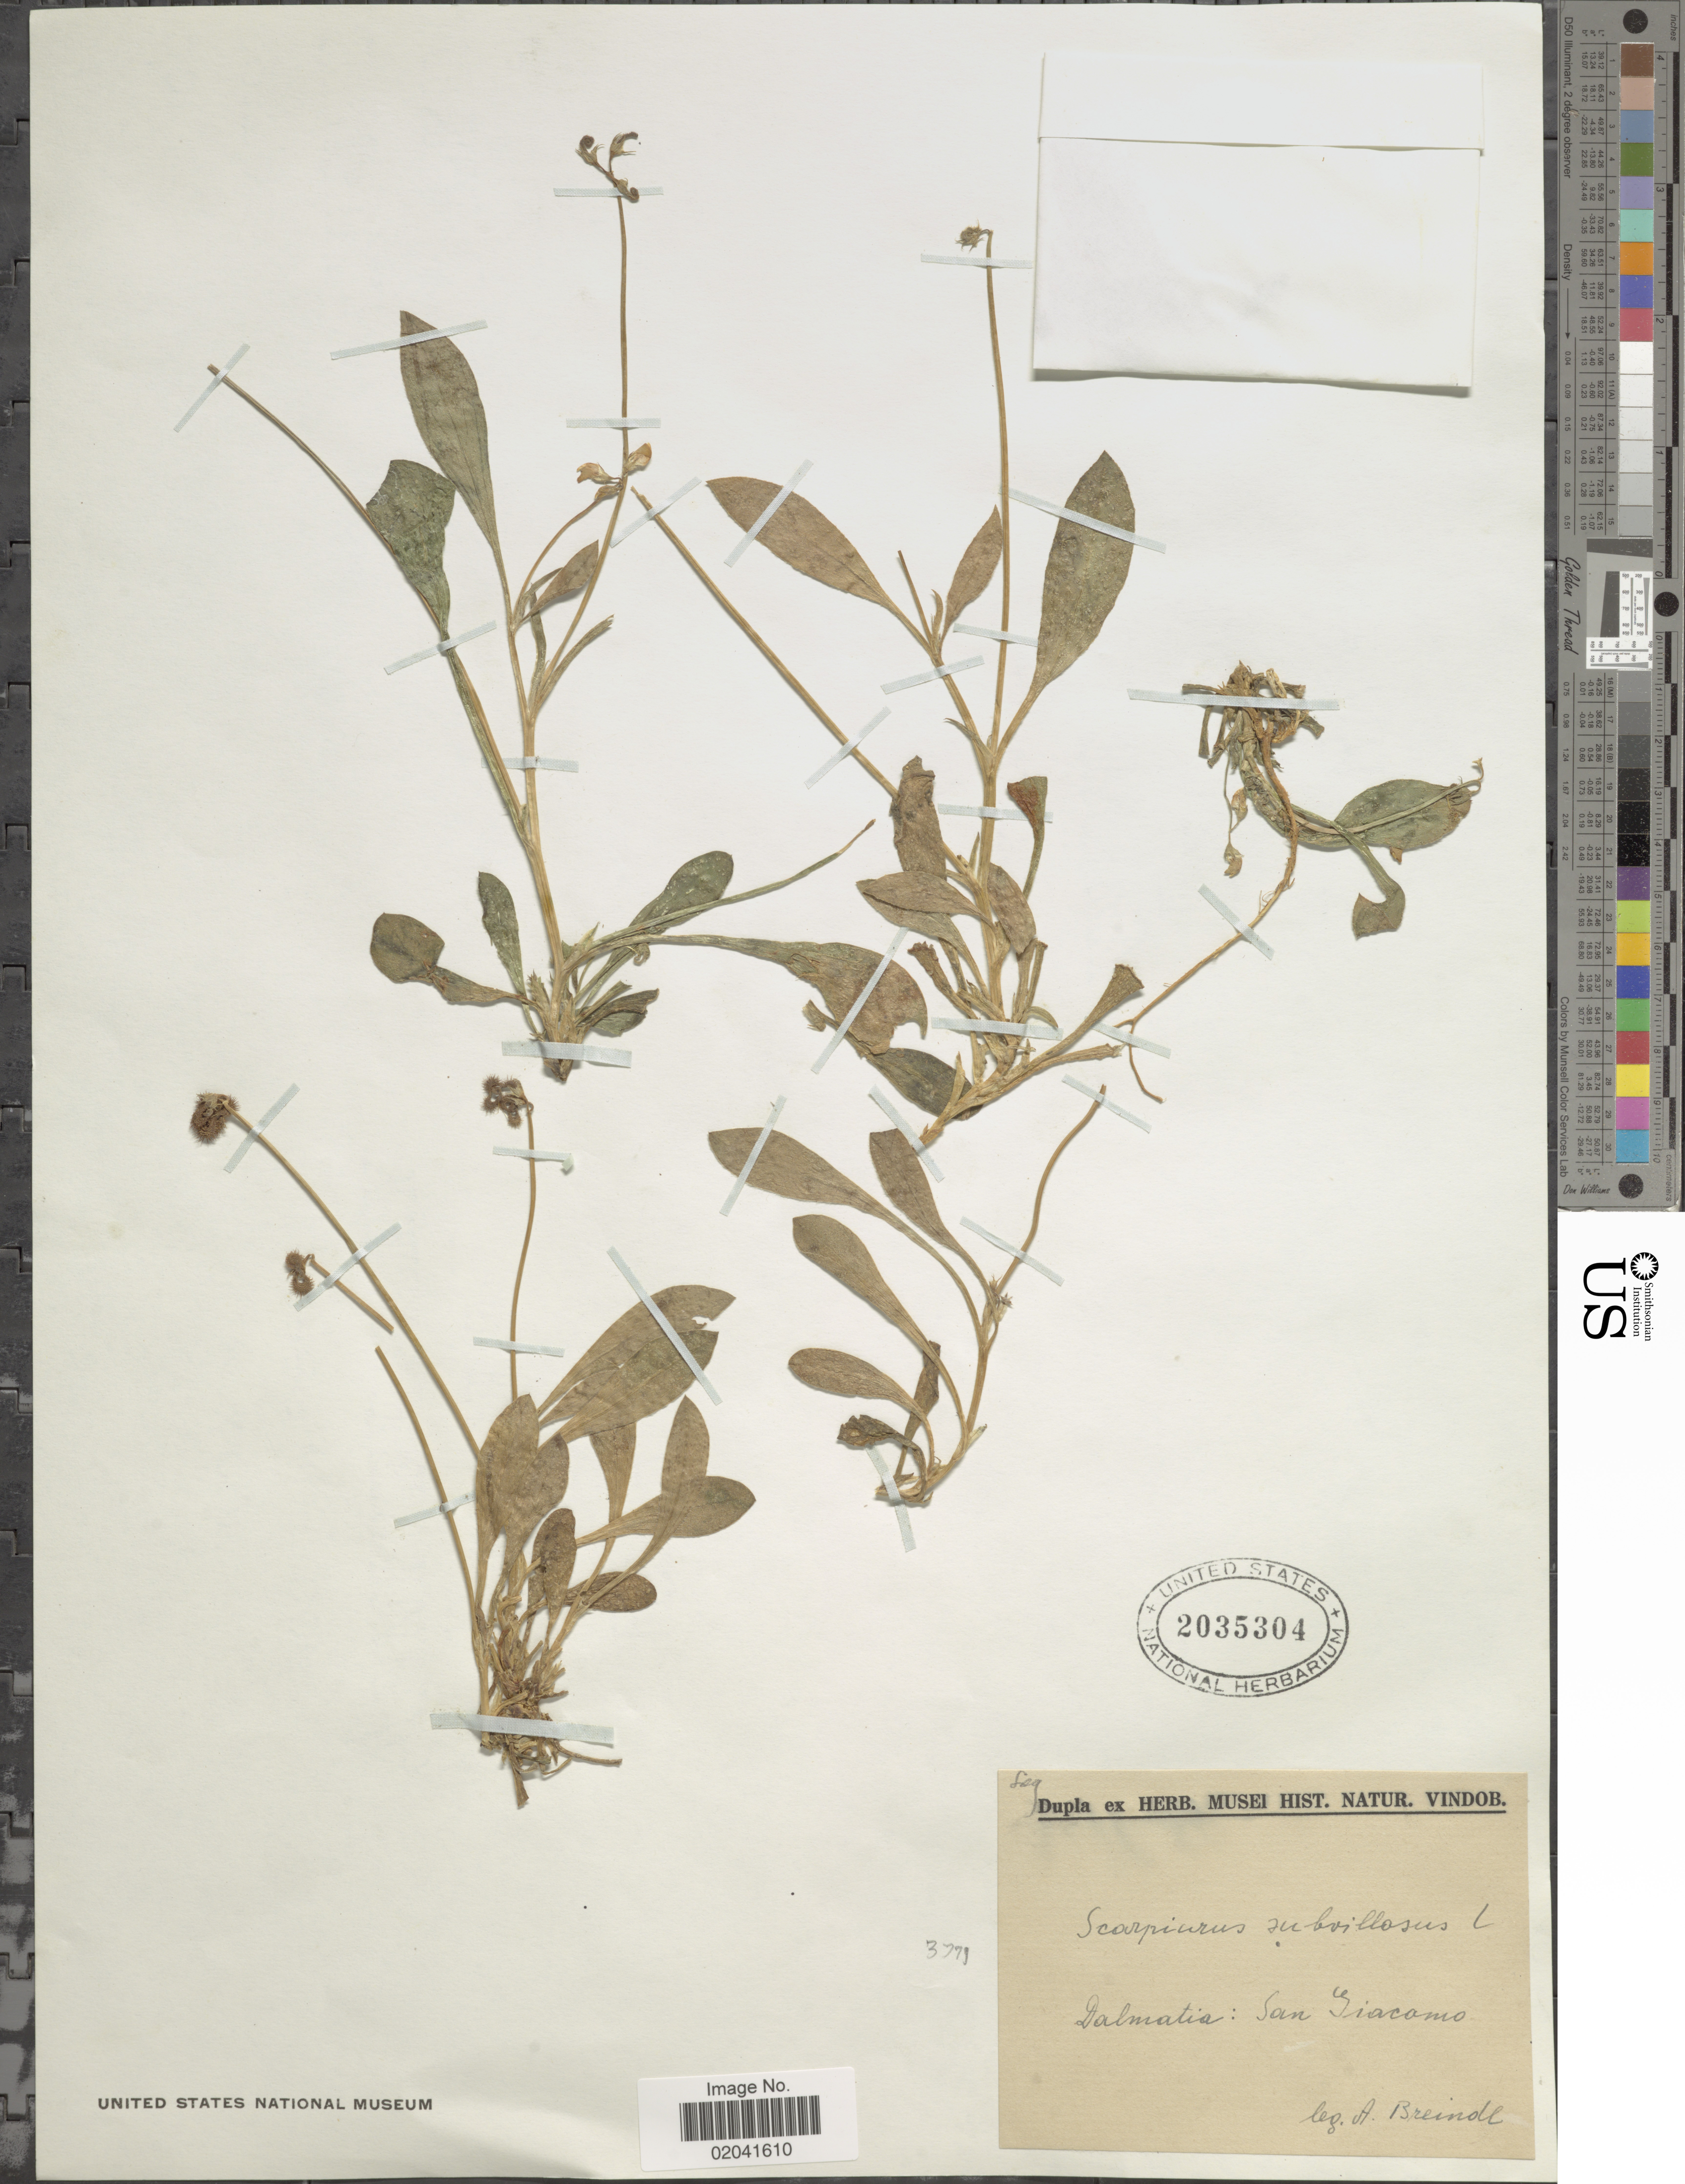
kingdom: Plantae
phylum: Tracheophyta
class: Magnoliopsida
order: Fabales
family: Fabaceae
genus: Scorpiurus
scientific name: Scorpiurus subvillosa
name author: L.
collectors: A. Breindl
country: Croatia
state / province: Split-Dalmatia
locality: Dalmatia: San Tiacamo [interpreted].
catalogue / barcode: US 2035304